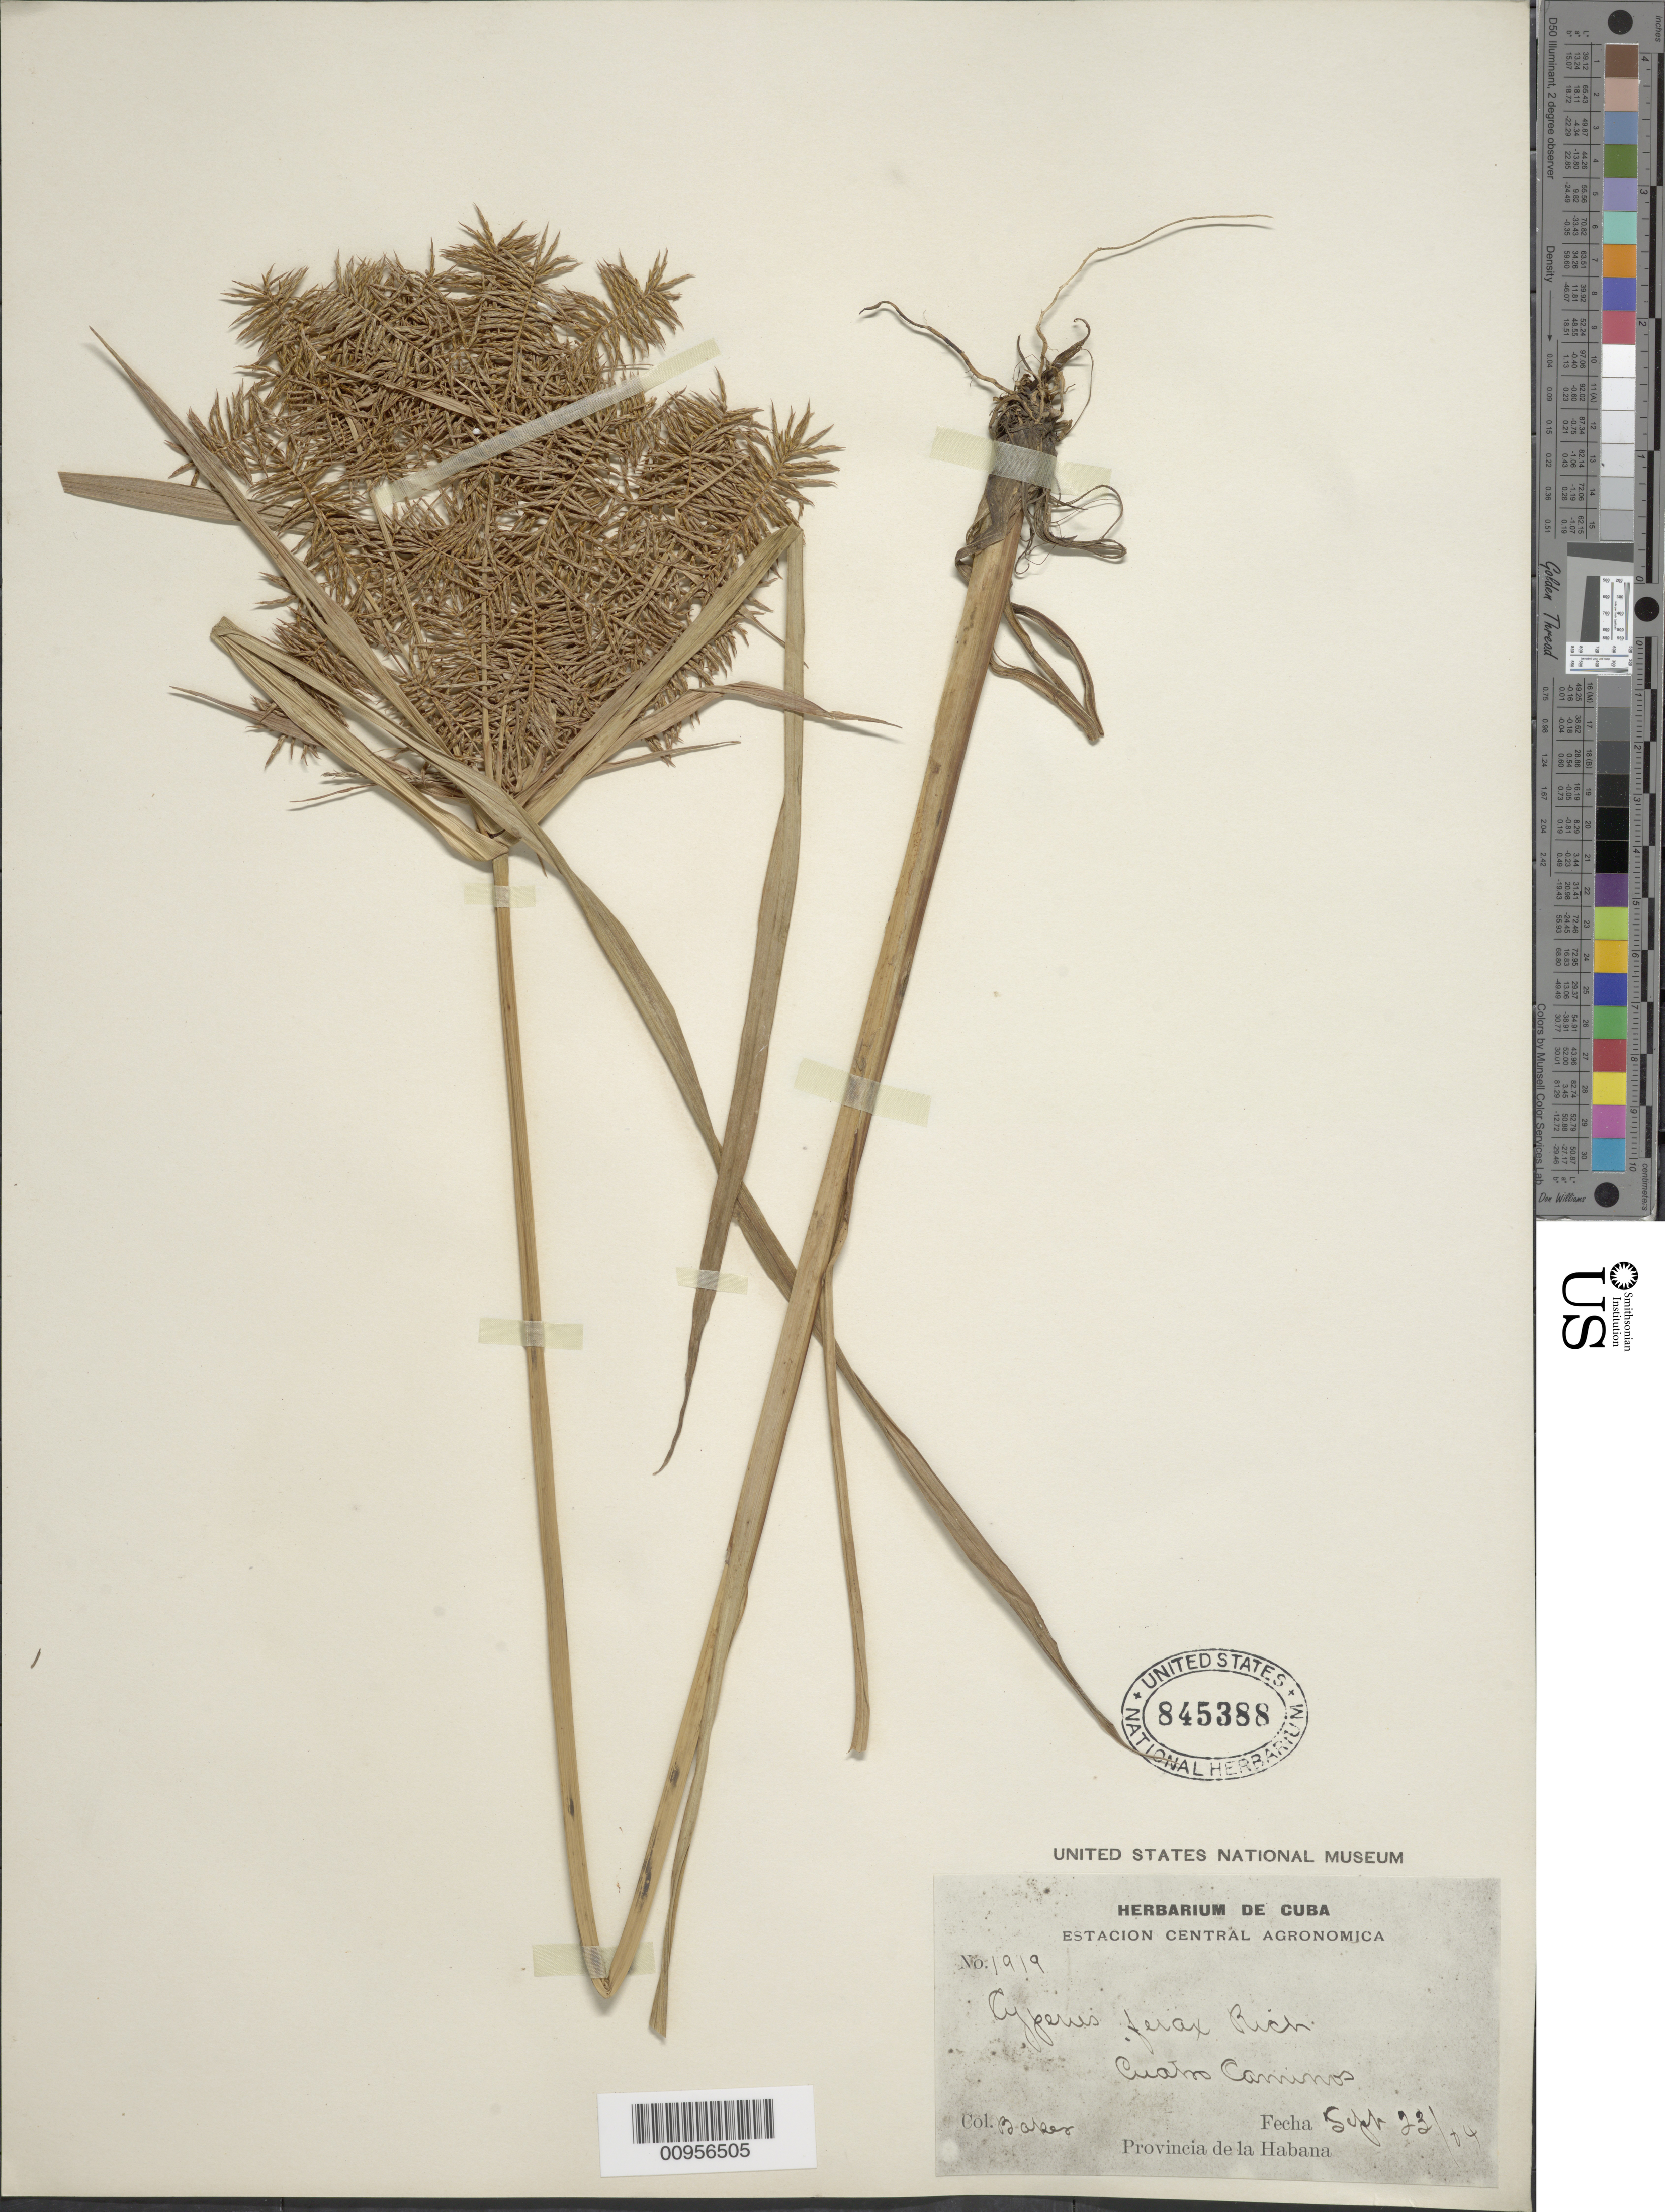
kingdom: Plantae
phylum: Tracheophyta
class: Liliopsida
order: Poales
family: Cyperaceae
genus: Cyperus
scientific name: Cyperus odoratus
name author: L.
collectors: C. F. Baker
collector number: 1919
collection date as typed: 23 Sep 1904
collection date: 1904-09-23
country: Cuba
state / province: La Habana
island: Cuba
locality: Cuatro Caminos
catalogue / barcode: US 845388